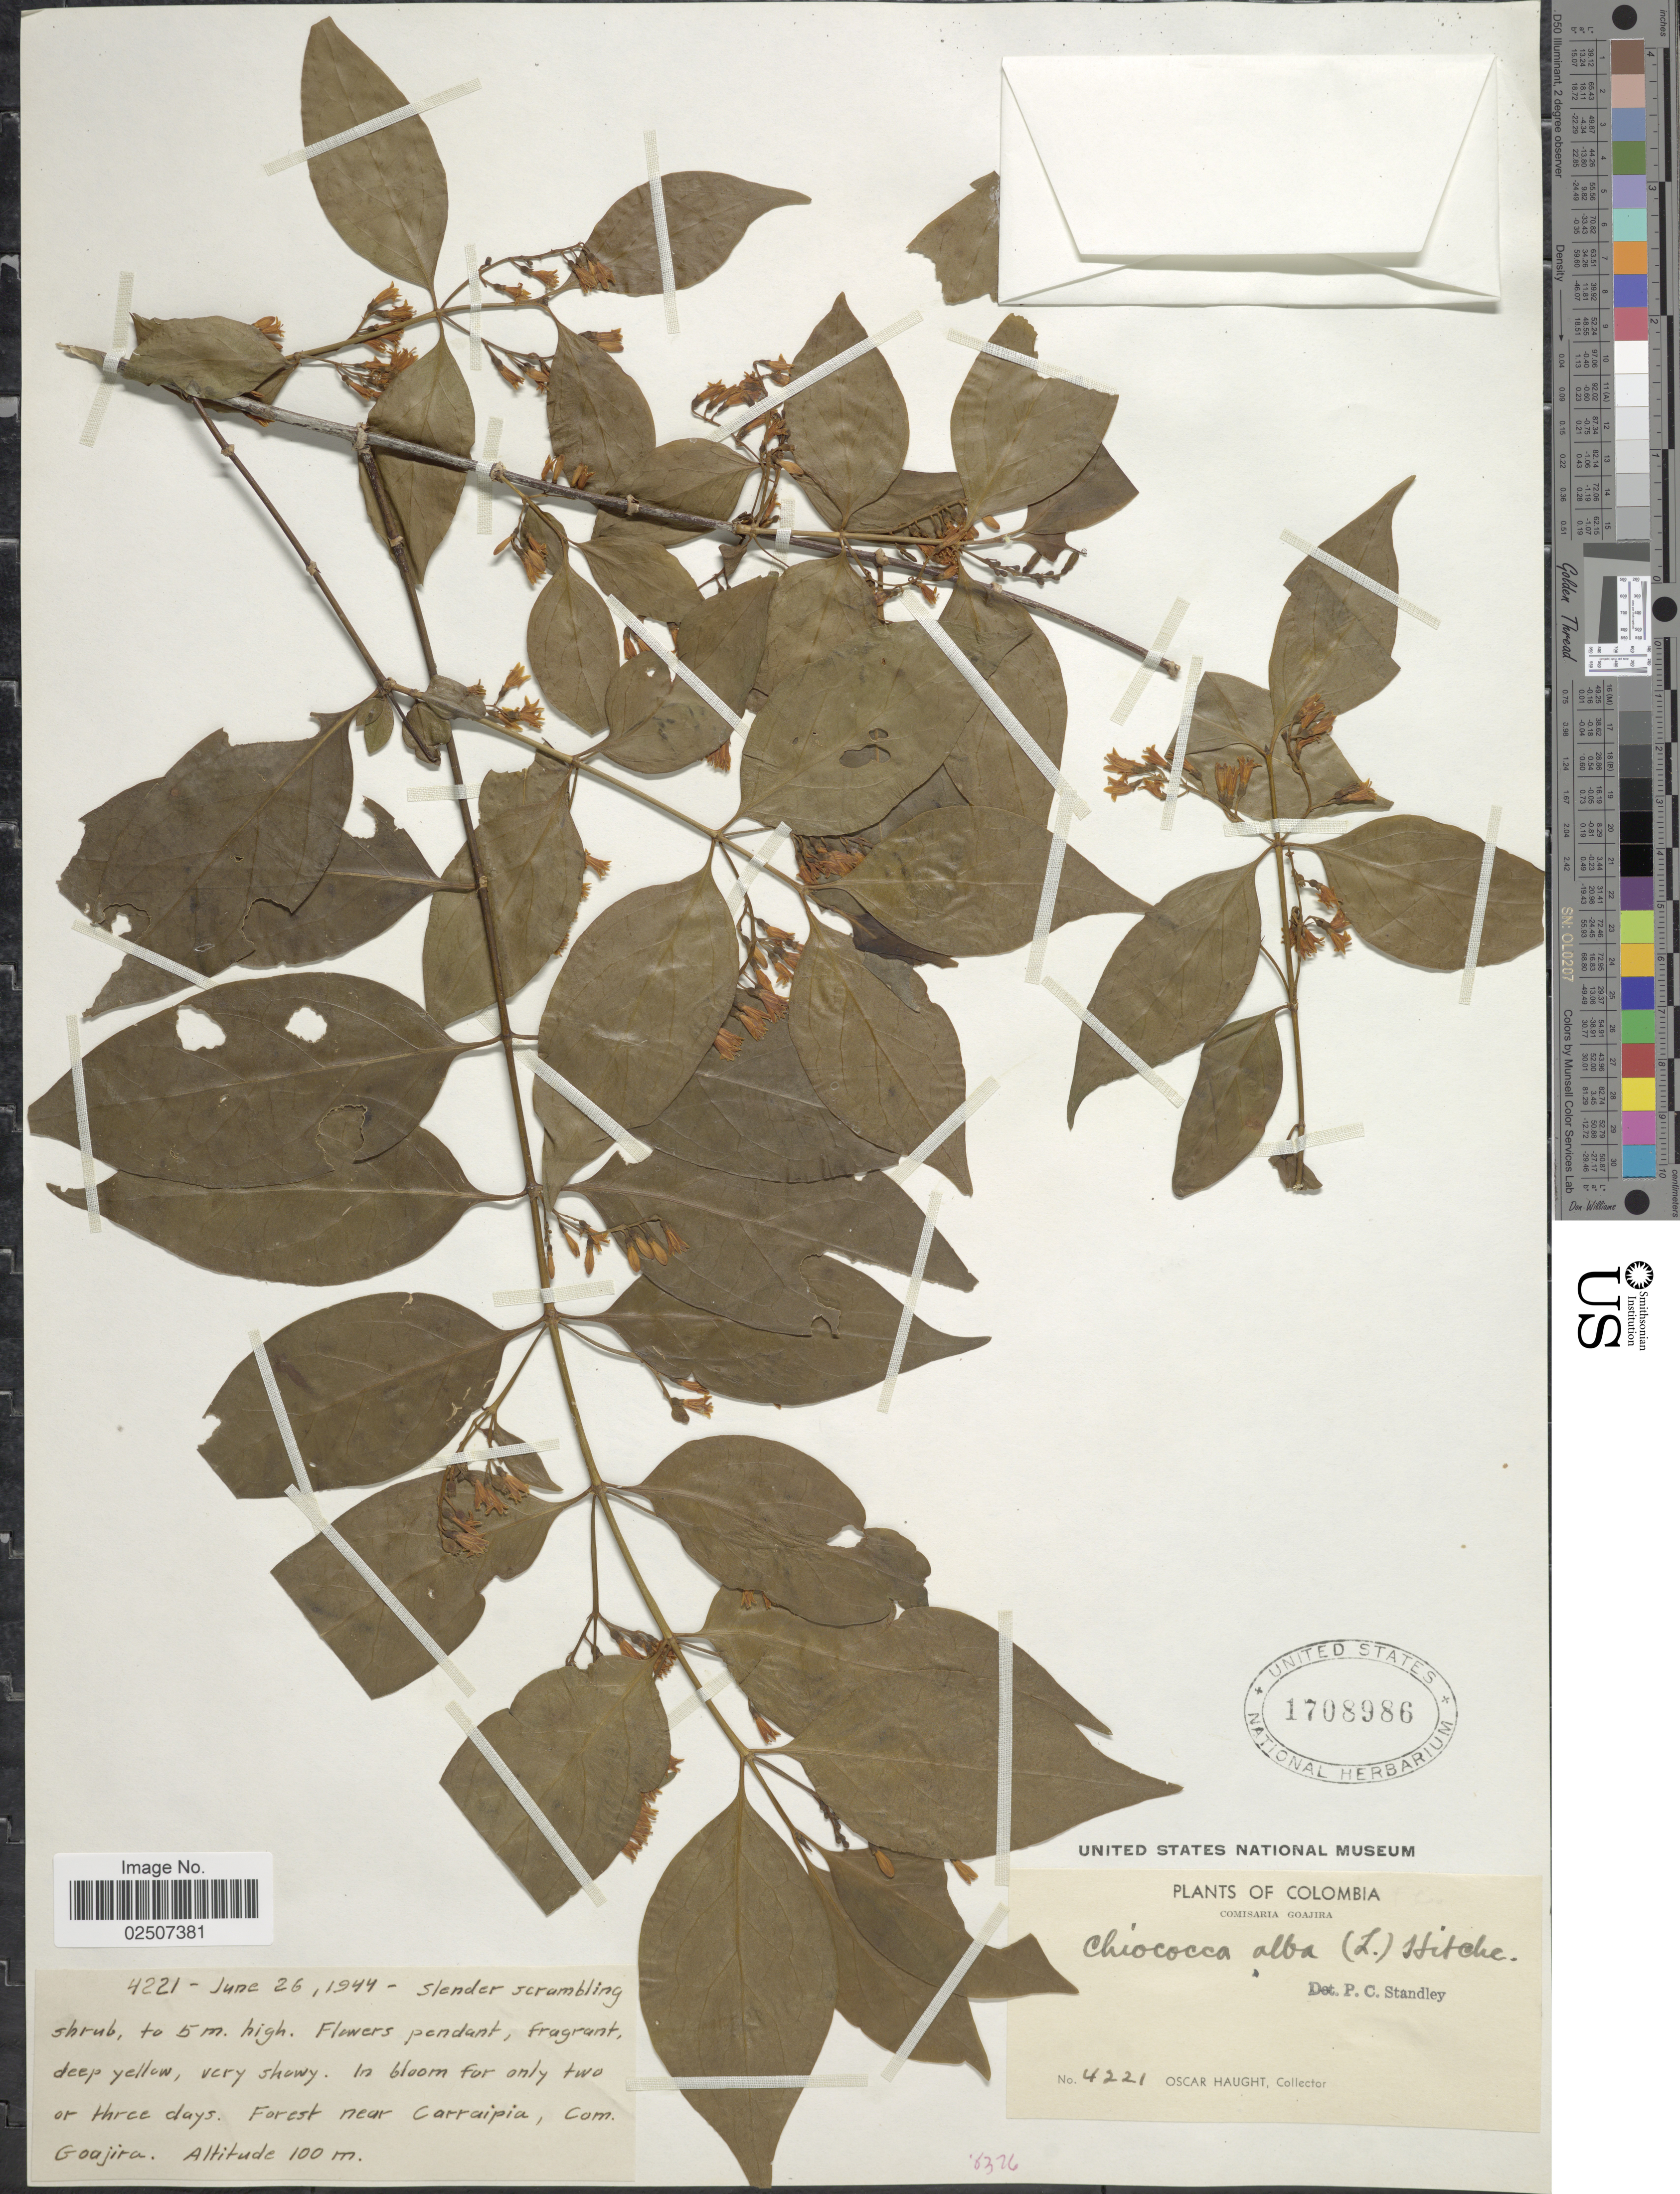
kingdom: Plantae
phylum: Tracheophyta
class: Magnoliopsida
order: Gentianales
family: Rubiaceae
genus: Chiococca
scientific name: Chiococca alba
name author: (L.) Hitchc.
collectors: O. L. Haught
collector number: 4221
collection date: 1944-06-26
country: Colombia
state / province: La Guajira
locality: Forest near Carraipia, com. Goajira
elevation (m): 100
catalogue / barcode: US 1708986